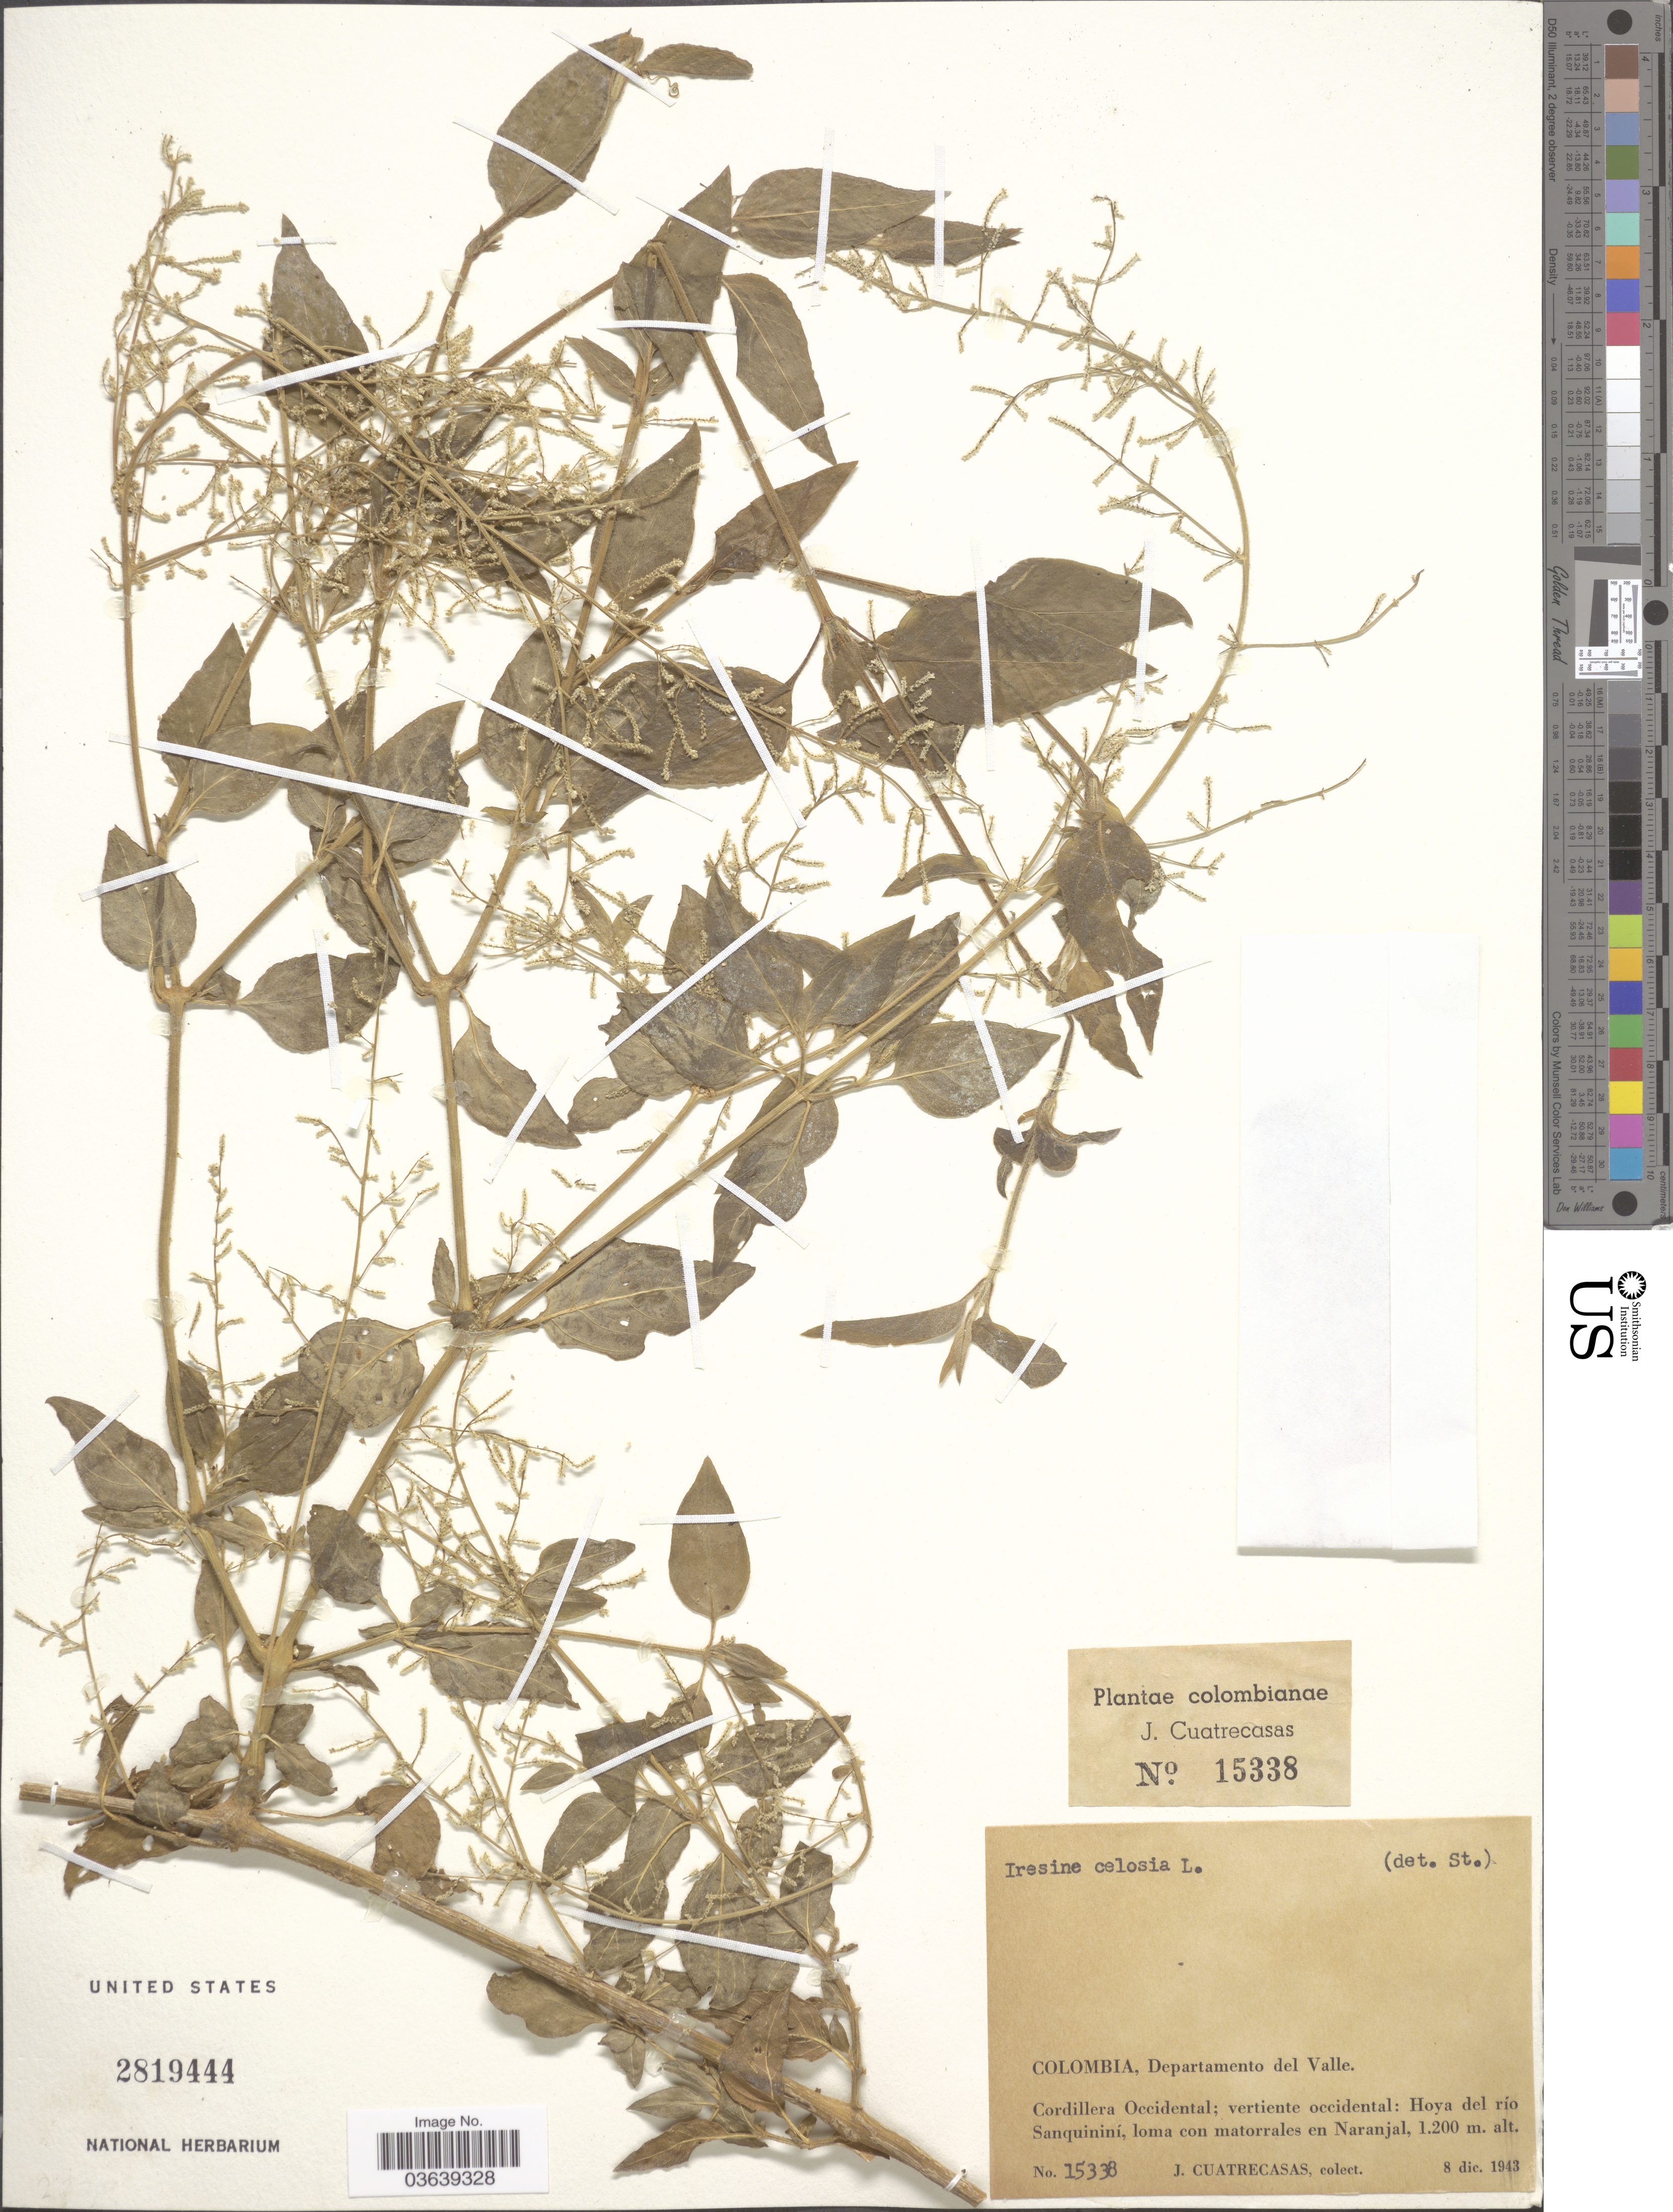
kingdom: Plantae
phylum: Tracheophyta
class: Magnoliopsida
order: Caryophyllales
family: Amaranthaceae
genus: Iresine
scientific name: Iresine celosia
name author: L.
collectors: J. Cuatrecasas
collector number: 15338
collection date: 1943-12-08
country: Colombia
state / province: Valle del Cauca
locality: Departamento del Valle. Cordillera Occidental, vertiente occidental: Hoya del río Cali; lado derecho del río Sanquininí, loma con matorrales en Naranjal.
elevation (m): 1200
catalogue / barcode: US 2819444